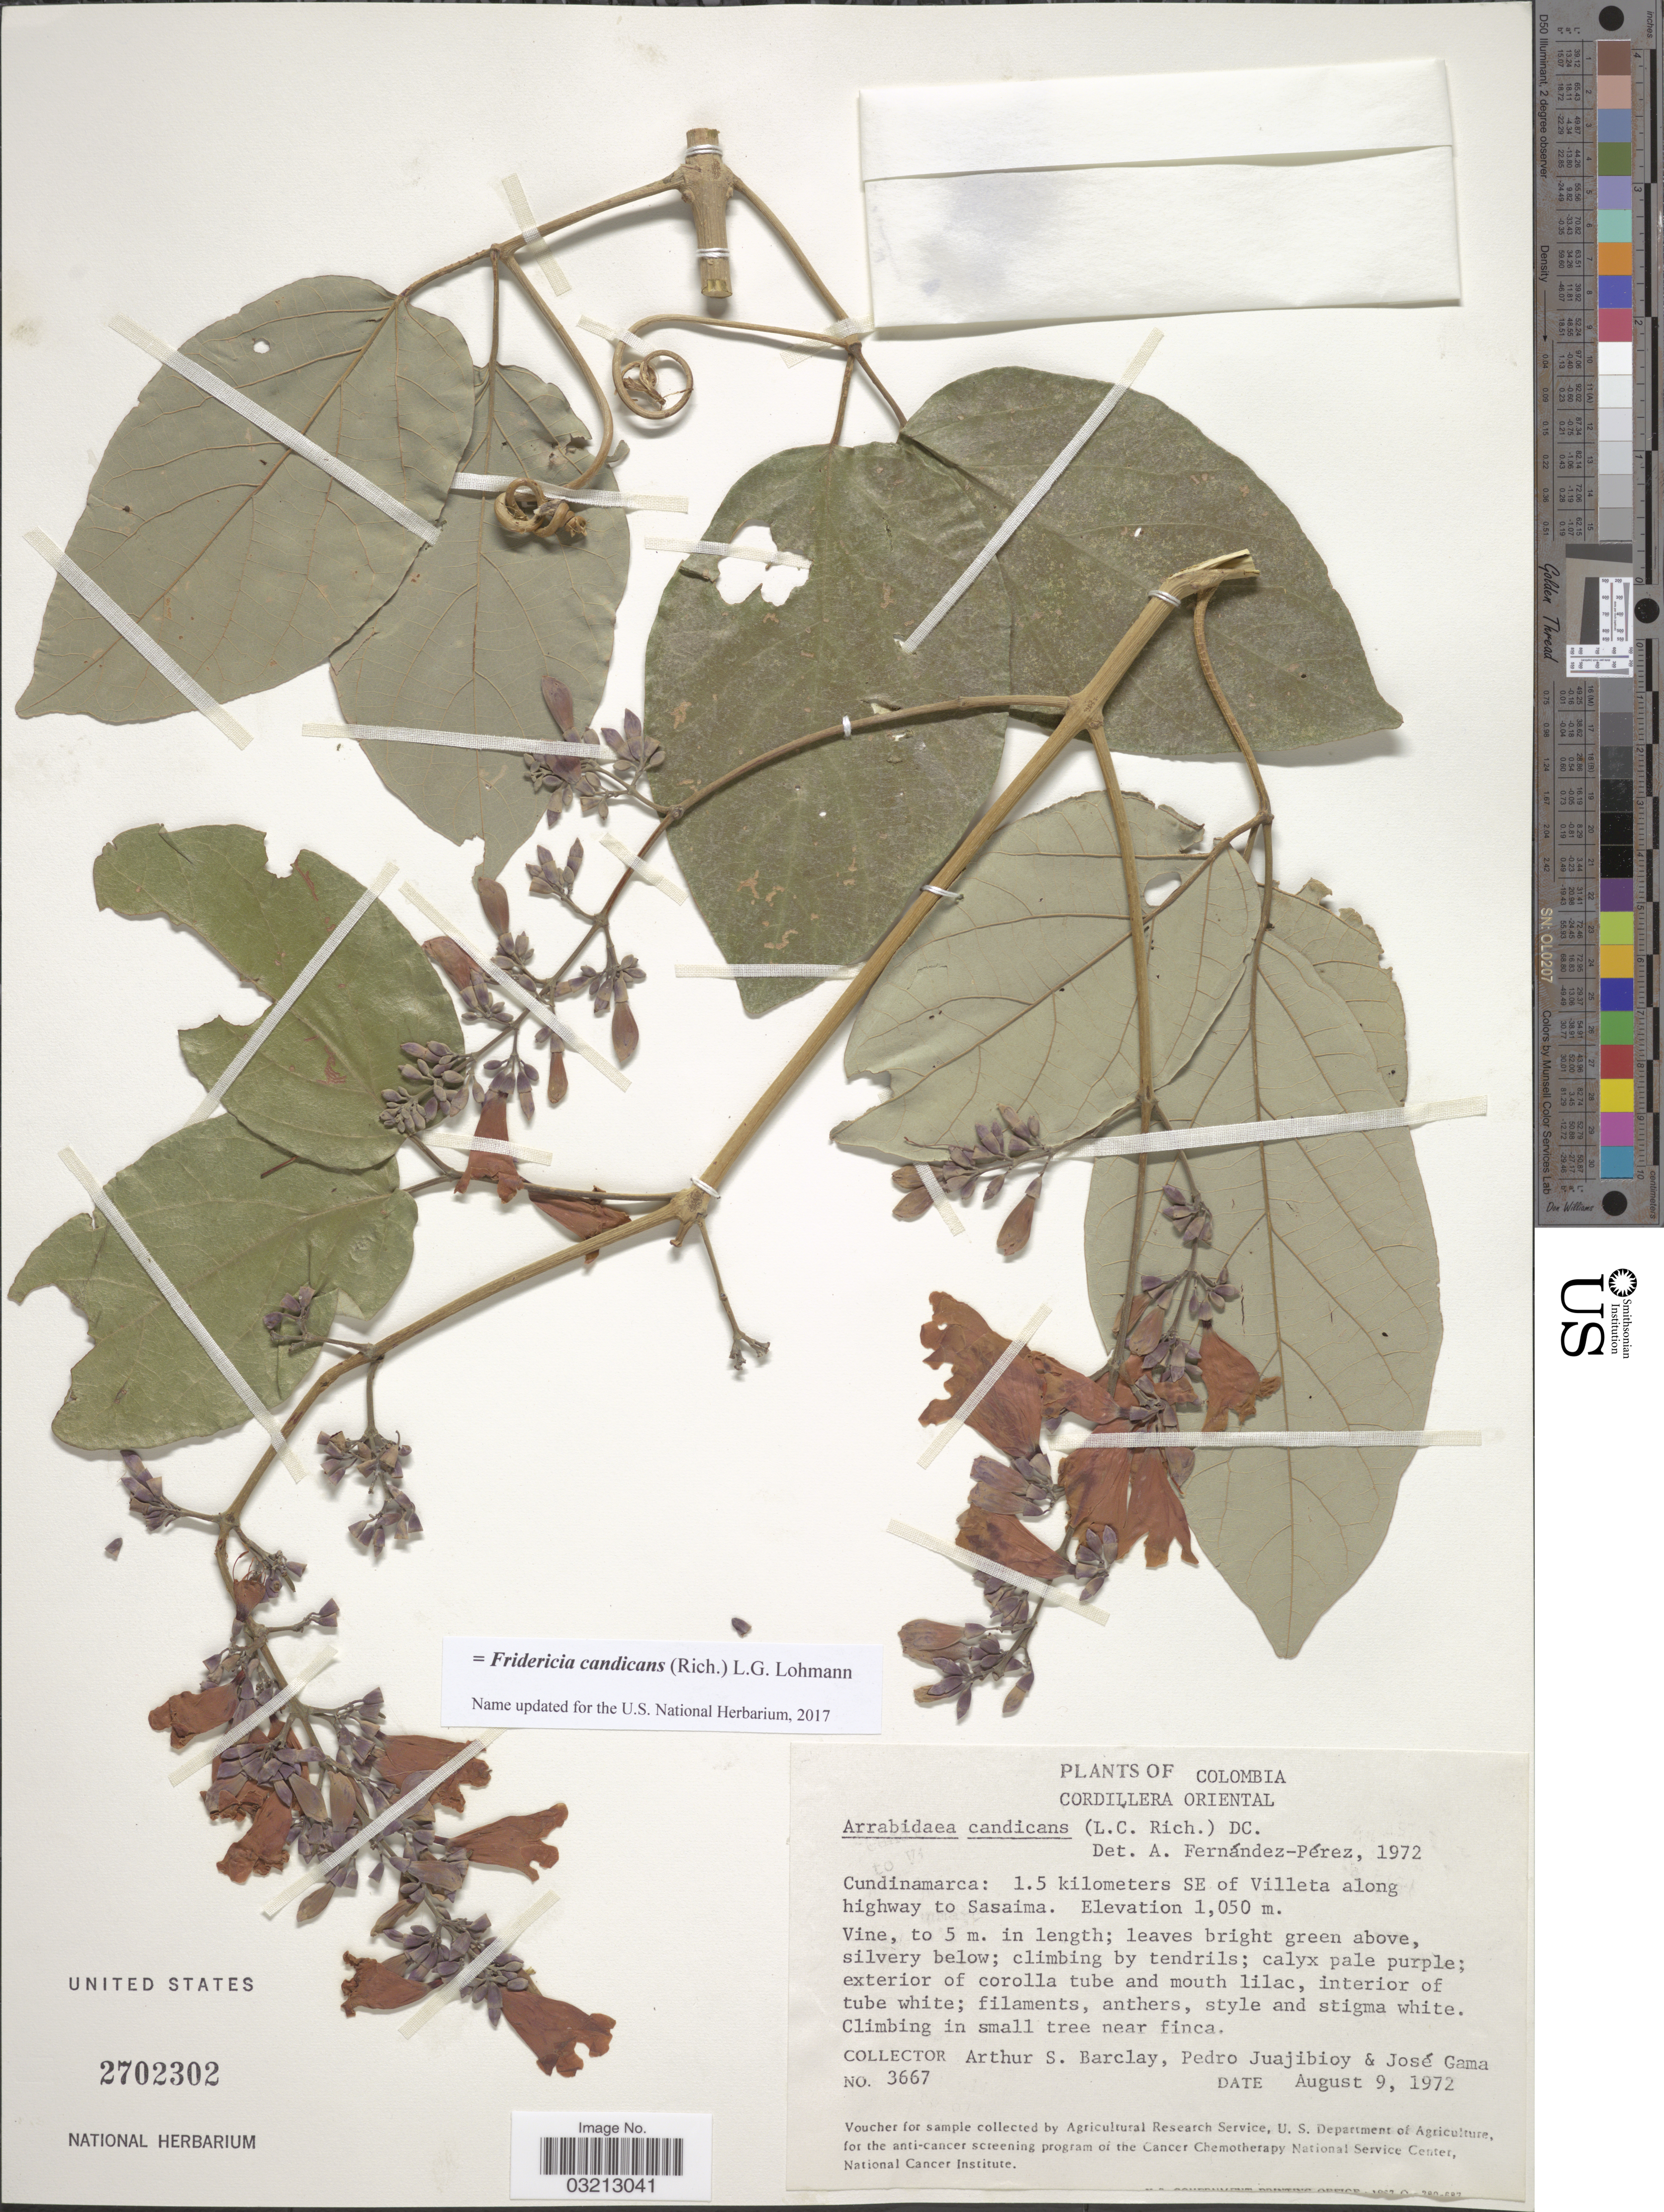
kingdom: Plantae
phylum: Tracheophyta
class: Magnoliopsida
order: Lamiales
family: Bignoniaceae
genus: Fridericia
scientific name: Fridericia candicans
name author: (Rich.) L.G. Lohmann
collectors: A. S. Barclay, P. Juajibioy & J. Gama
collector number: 3667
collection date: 1972-08-09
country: Colombia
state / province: Cundinamarca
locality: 1.5 kilometers SE of Villeta along highway to Sasaima.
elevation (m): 1050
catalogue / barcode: US 2702302